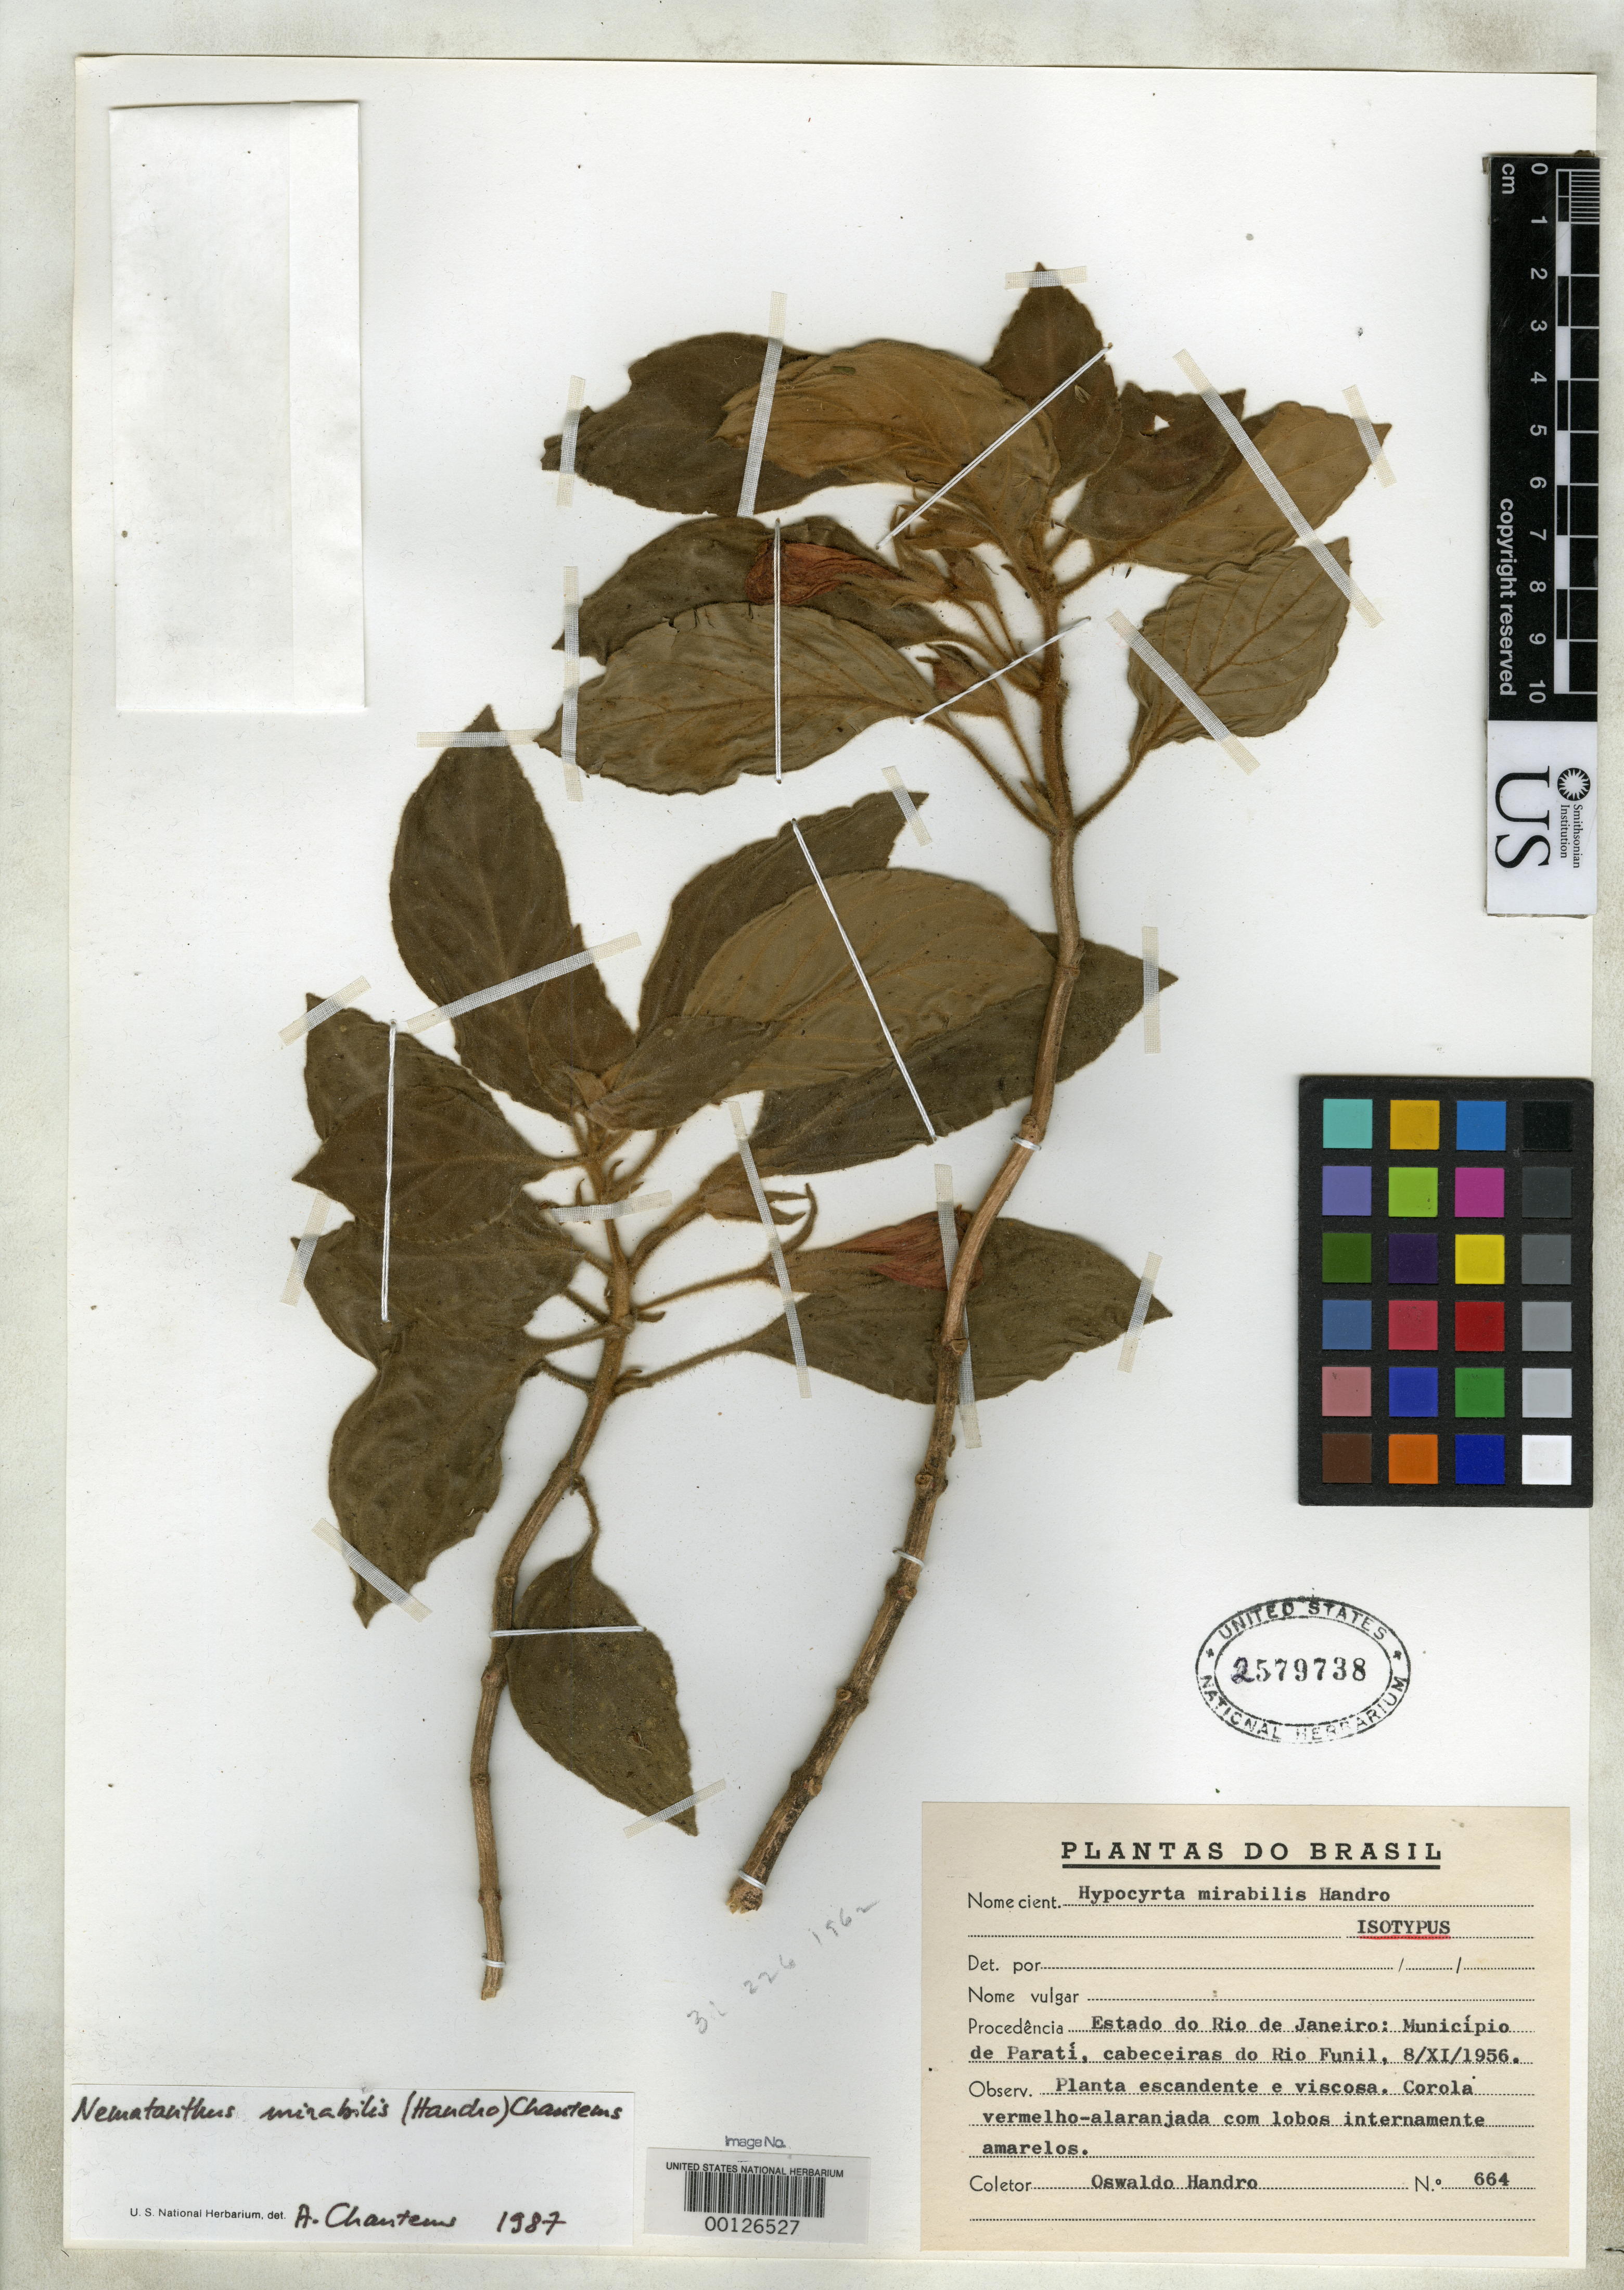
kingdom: Plantae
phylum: Tracheophyta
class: Magnoliopsida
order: Lamiales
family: Gesneriaceae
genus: Hypocyrta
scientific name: Hypocyrta mirabilis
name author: Handro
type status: Isotype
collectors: O. Handro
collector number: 664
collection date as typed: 08 Nov 1956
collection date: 1956-11-08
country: Brazil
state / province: Rio de Janeiro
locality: Rio Funil.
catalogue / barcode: US 2579738